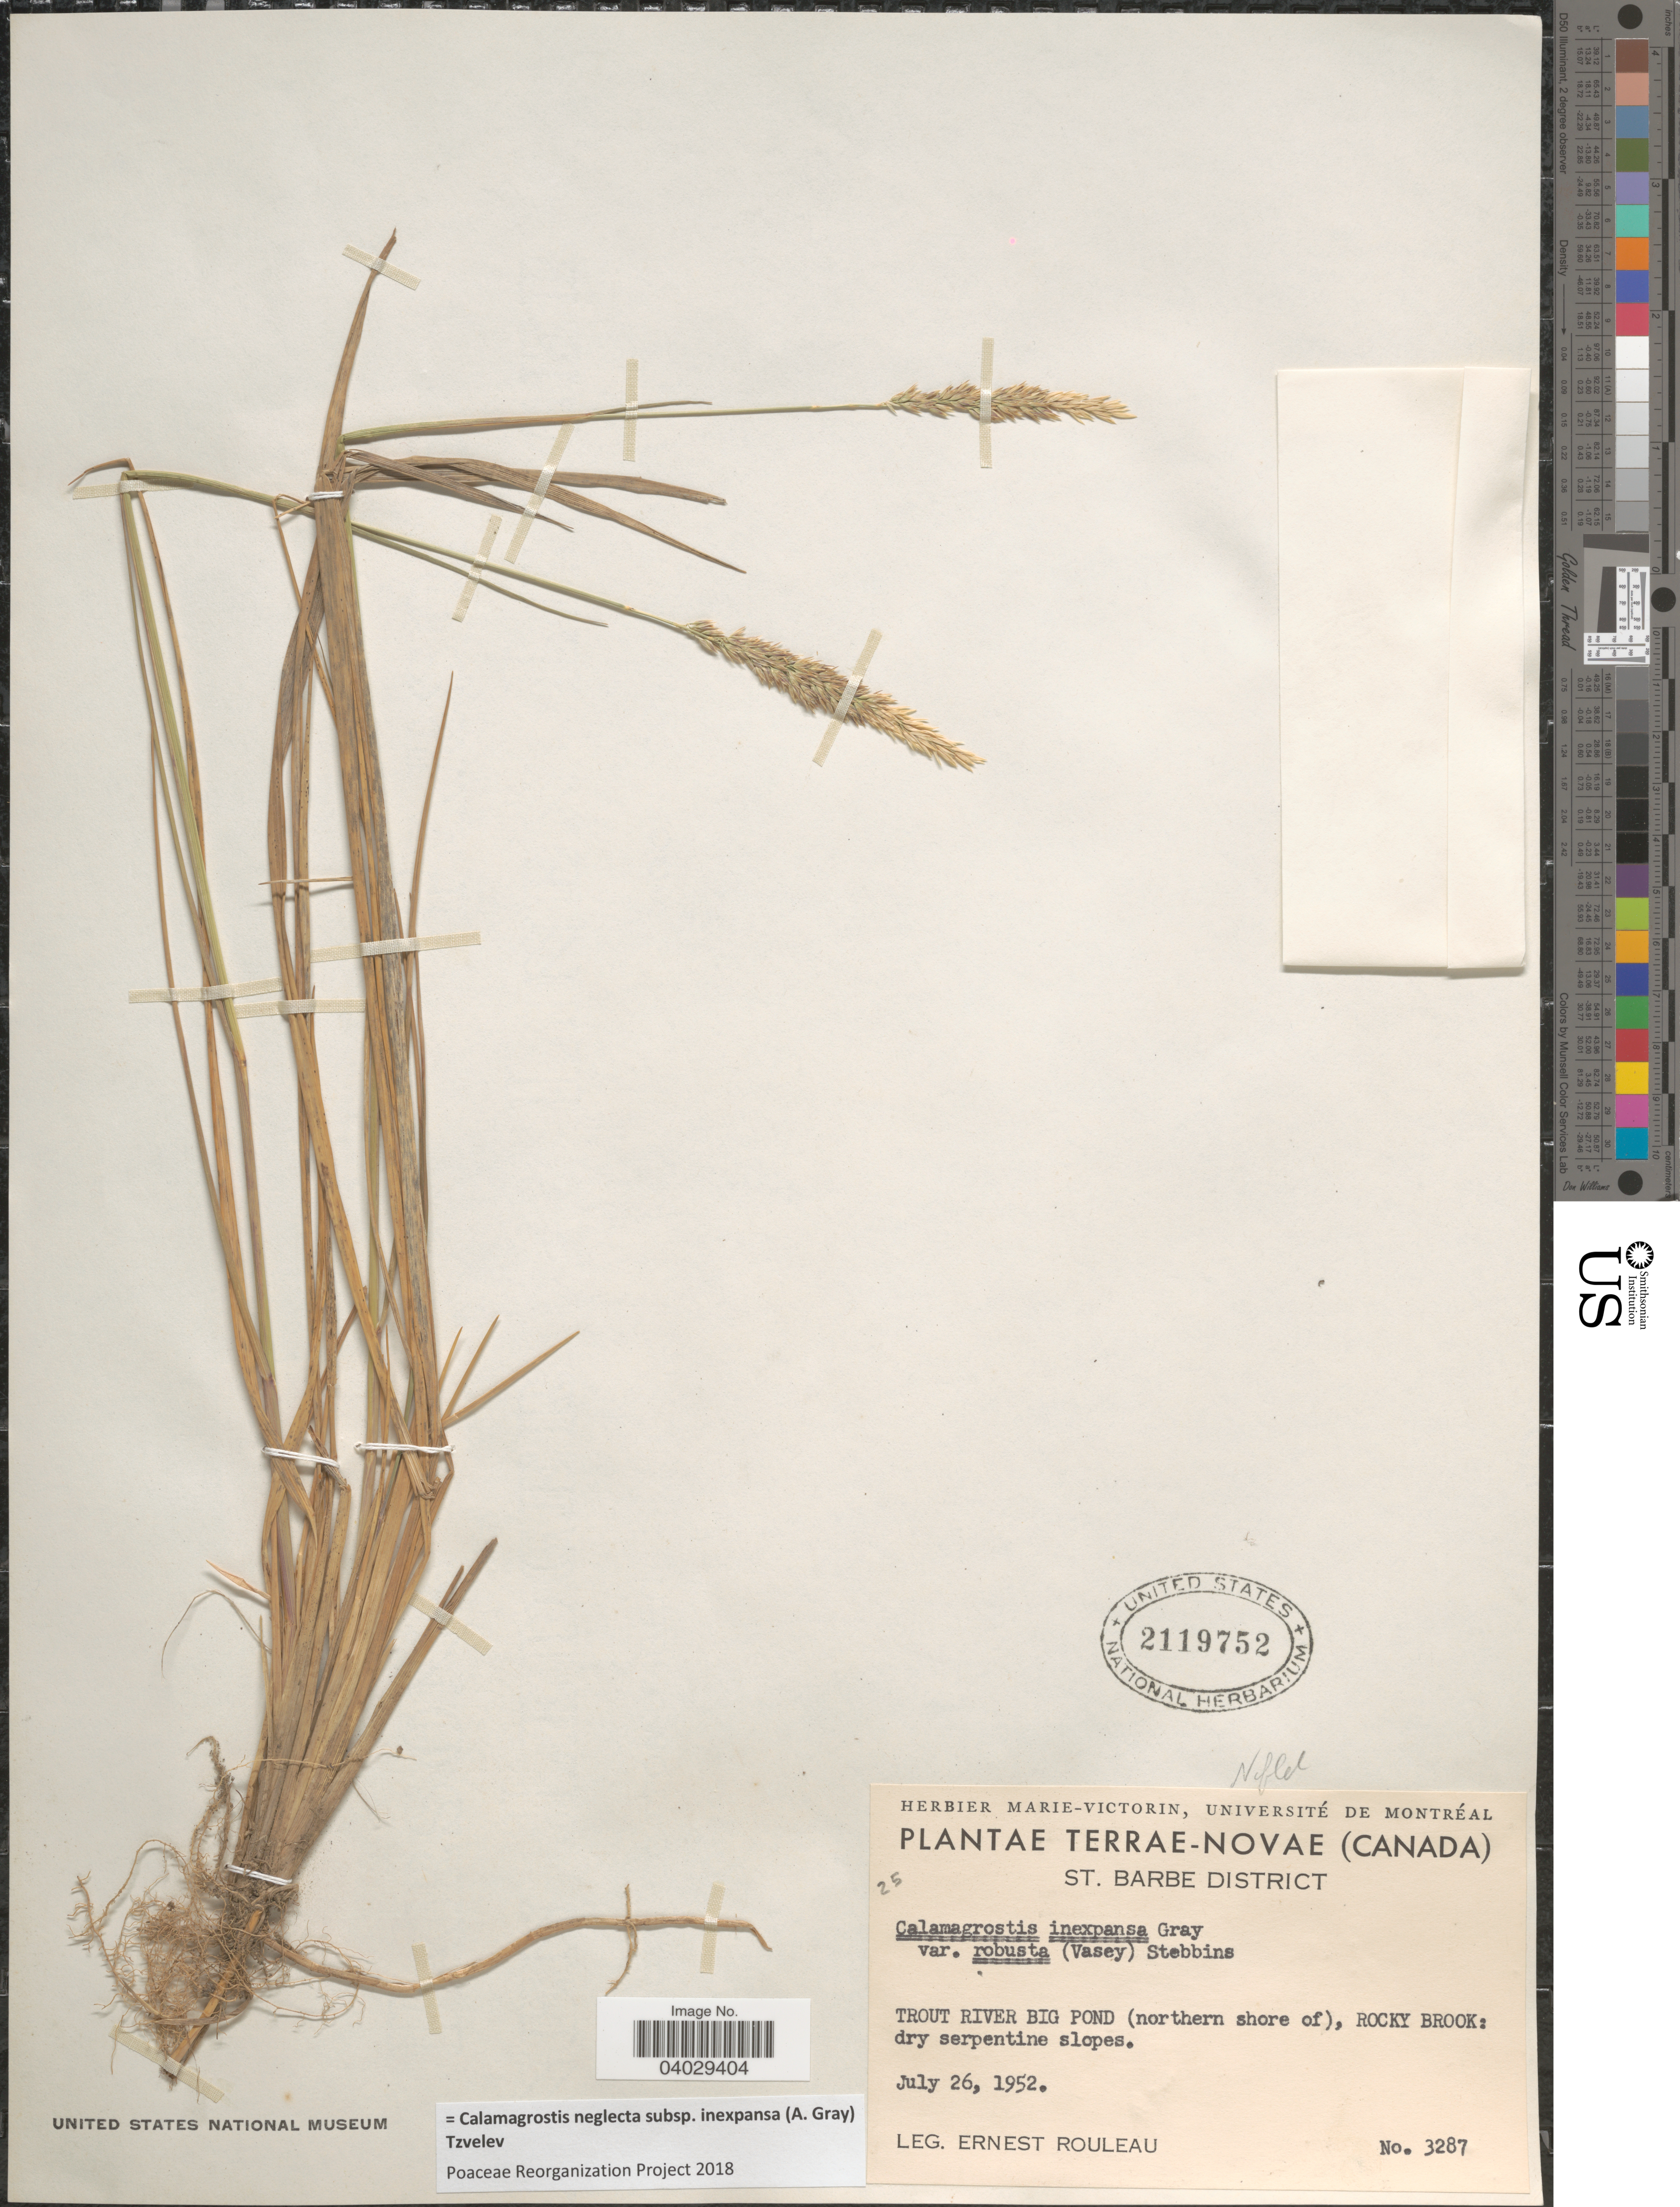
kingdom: Plantae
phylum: Tracheophyta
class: Liliopsida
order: Poales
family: Poaceae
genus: Calamagrostis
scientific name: Calamagrostis neglecta subsp. inexpansa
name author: (A. Gray) Tzvelev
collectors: E. Rouleau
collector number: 3287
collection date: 1952-07-26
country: Canada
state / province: Newfoundland and Labrador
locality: Terrae-Novae. St. Barbe District. Trout River Big Pond (northern shore of), Rocky Brook: dry serpentine slopes.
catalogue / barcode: US 2119752